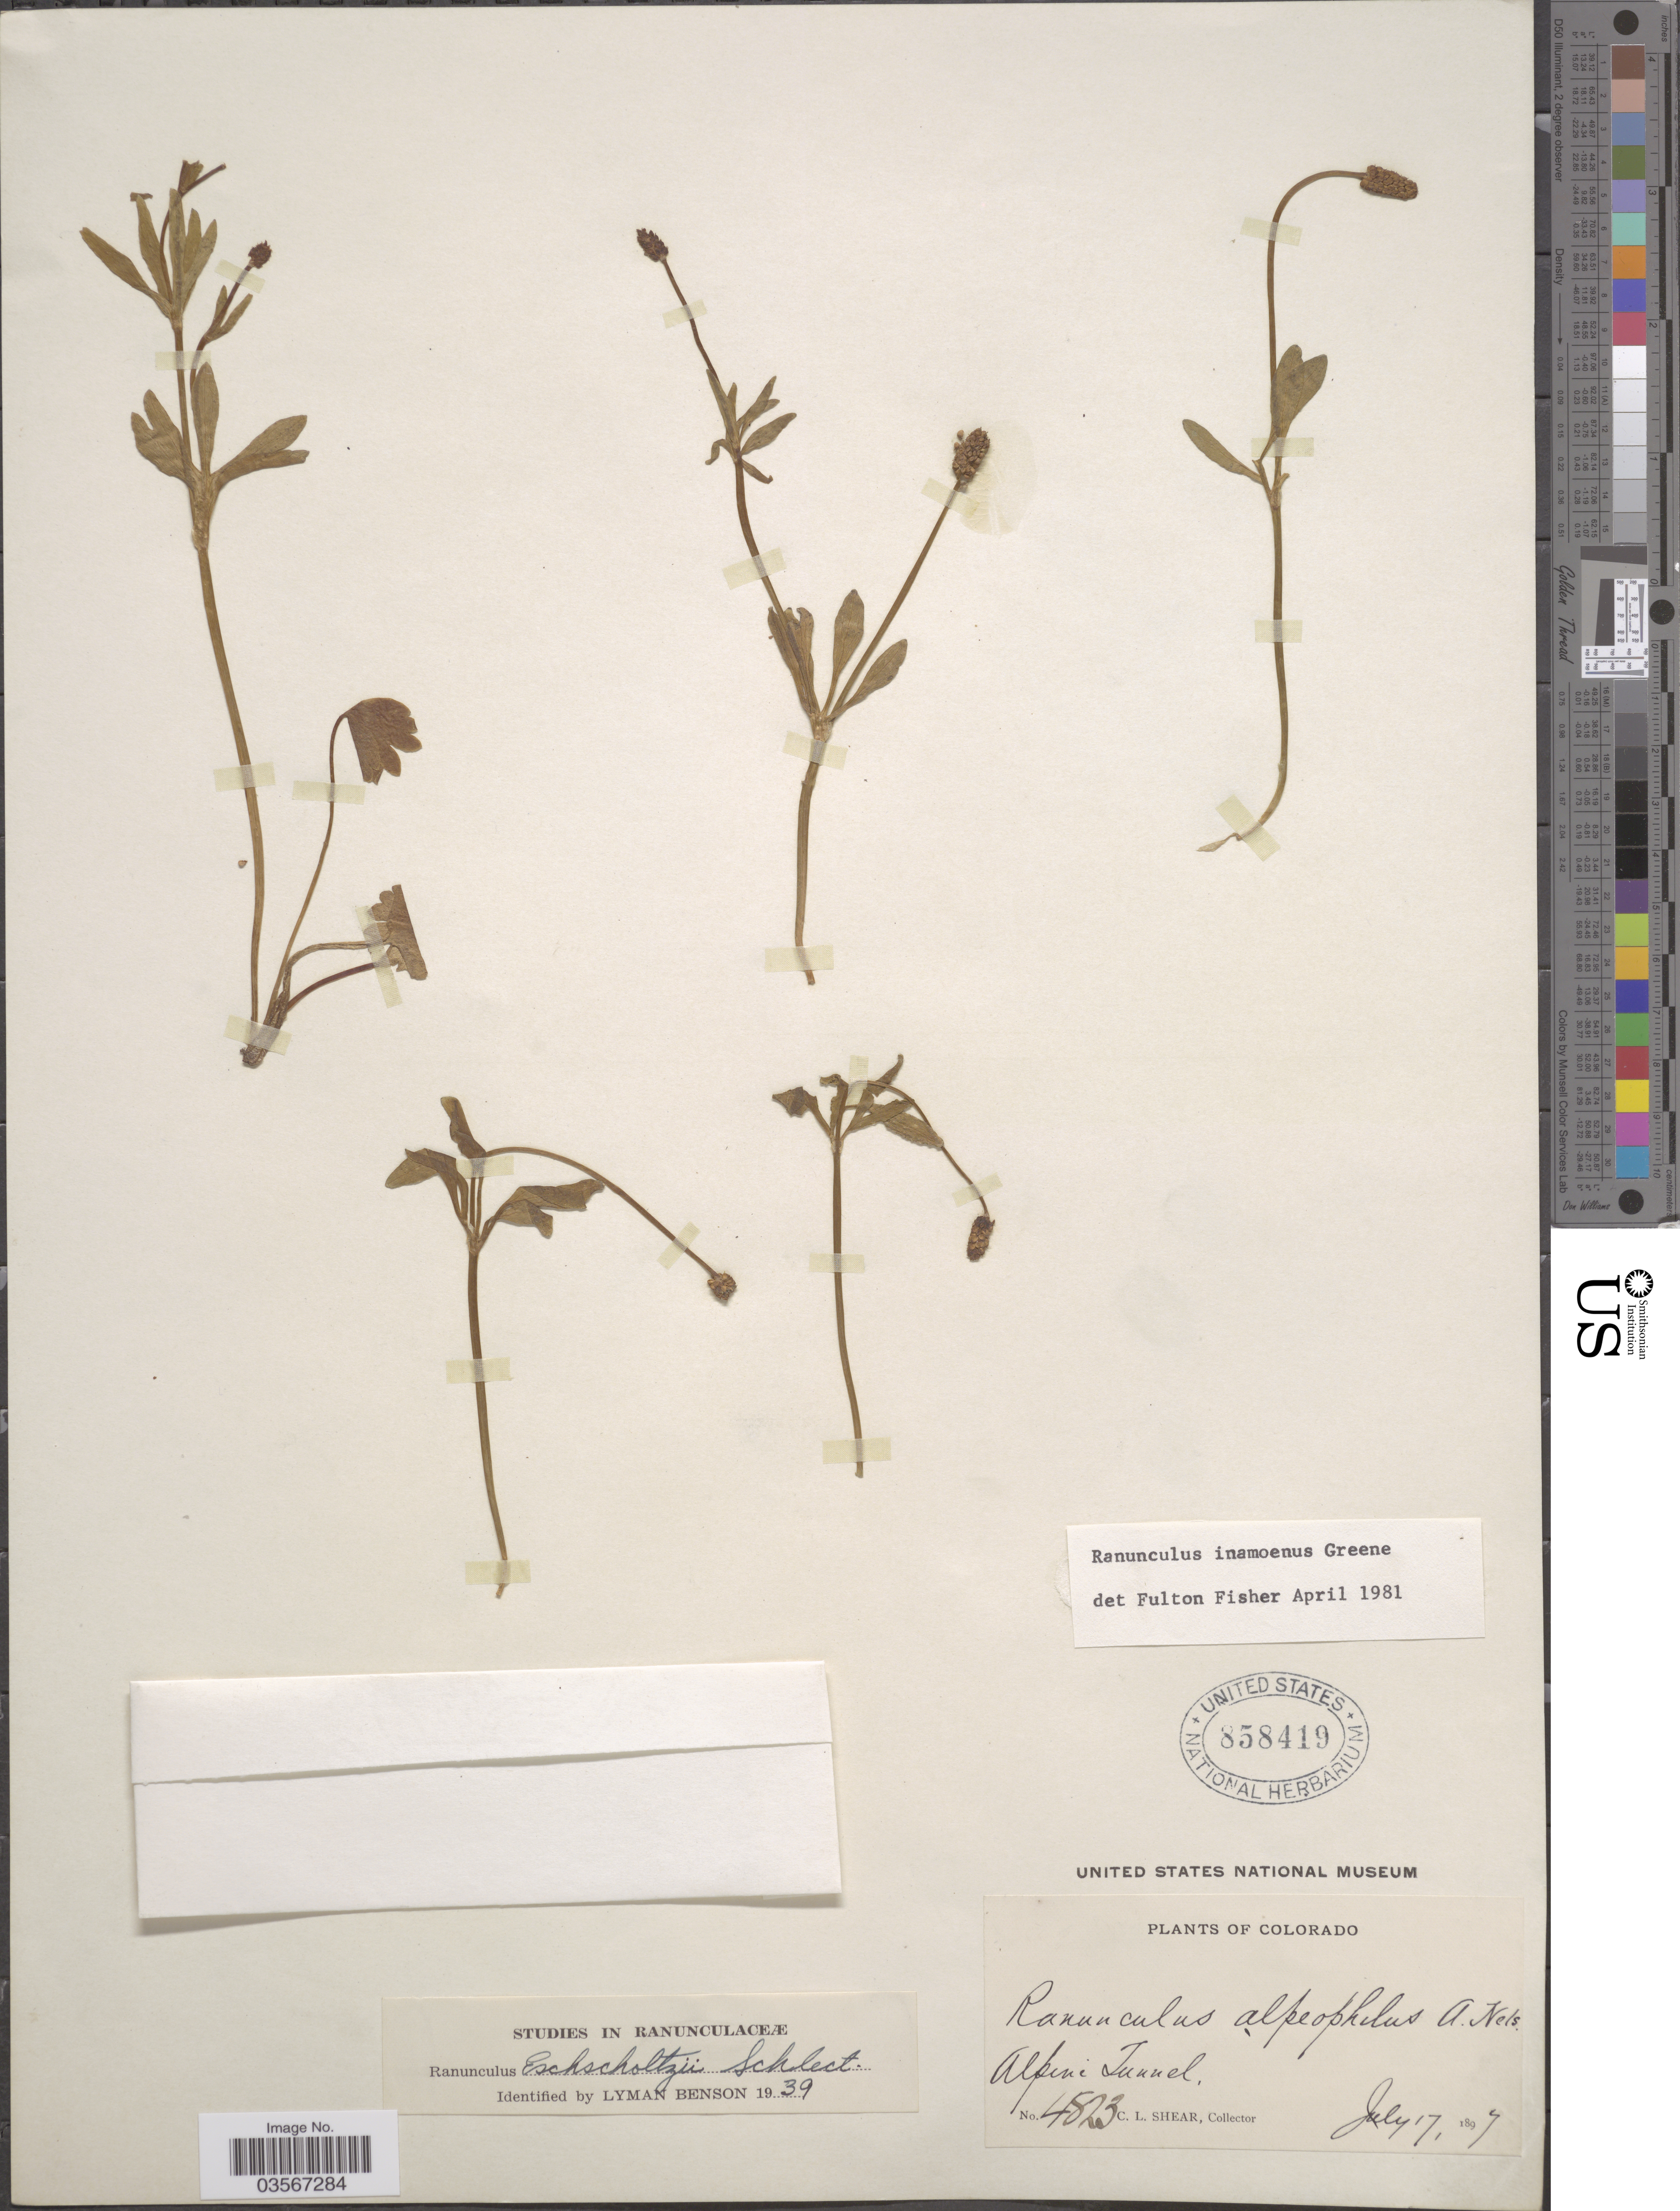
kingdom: Plantae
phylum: Tracheophyta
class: Magnoliopsida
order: Ranunculales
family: Ranunculaceae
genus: Ranunculus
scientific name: Ranunculus inamoenus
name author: Greene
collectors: C. L. Shear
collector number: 4823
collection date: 1897-07-17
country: United States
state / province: Colorado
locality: Alpine Tunnel.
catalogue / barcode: US 858419